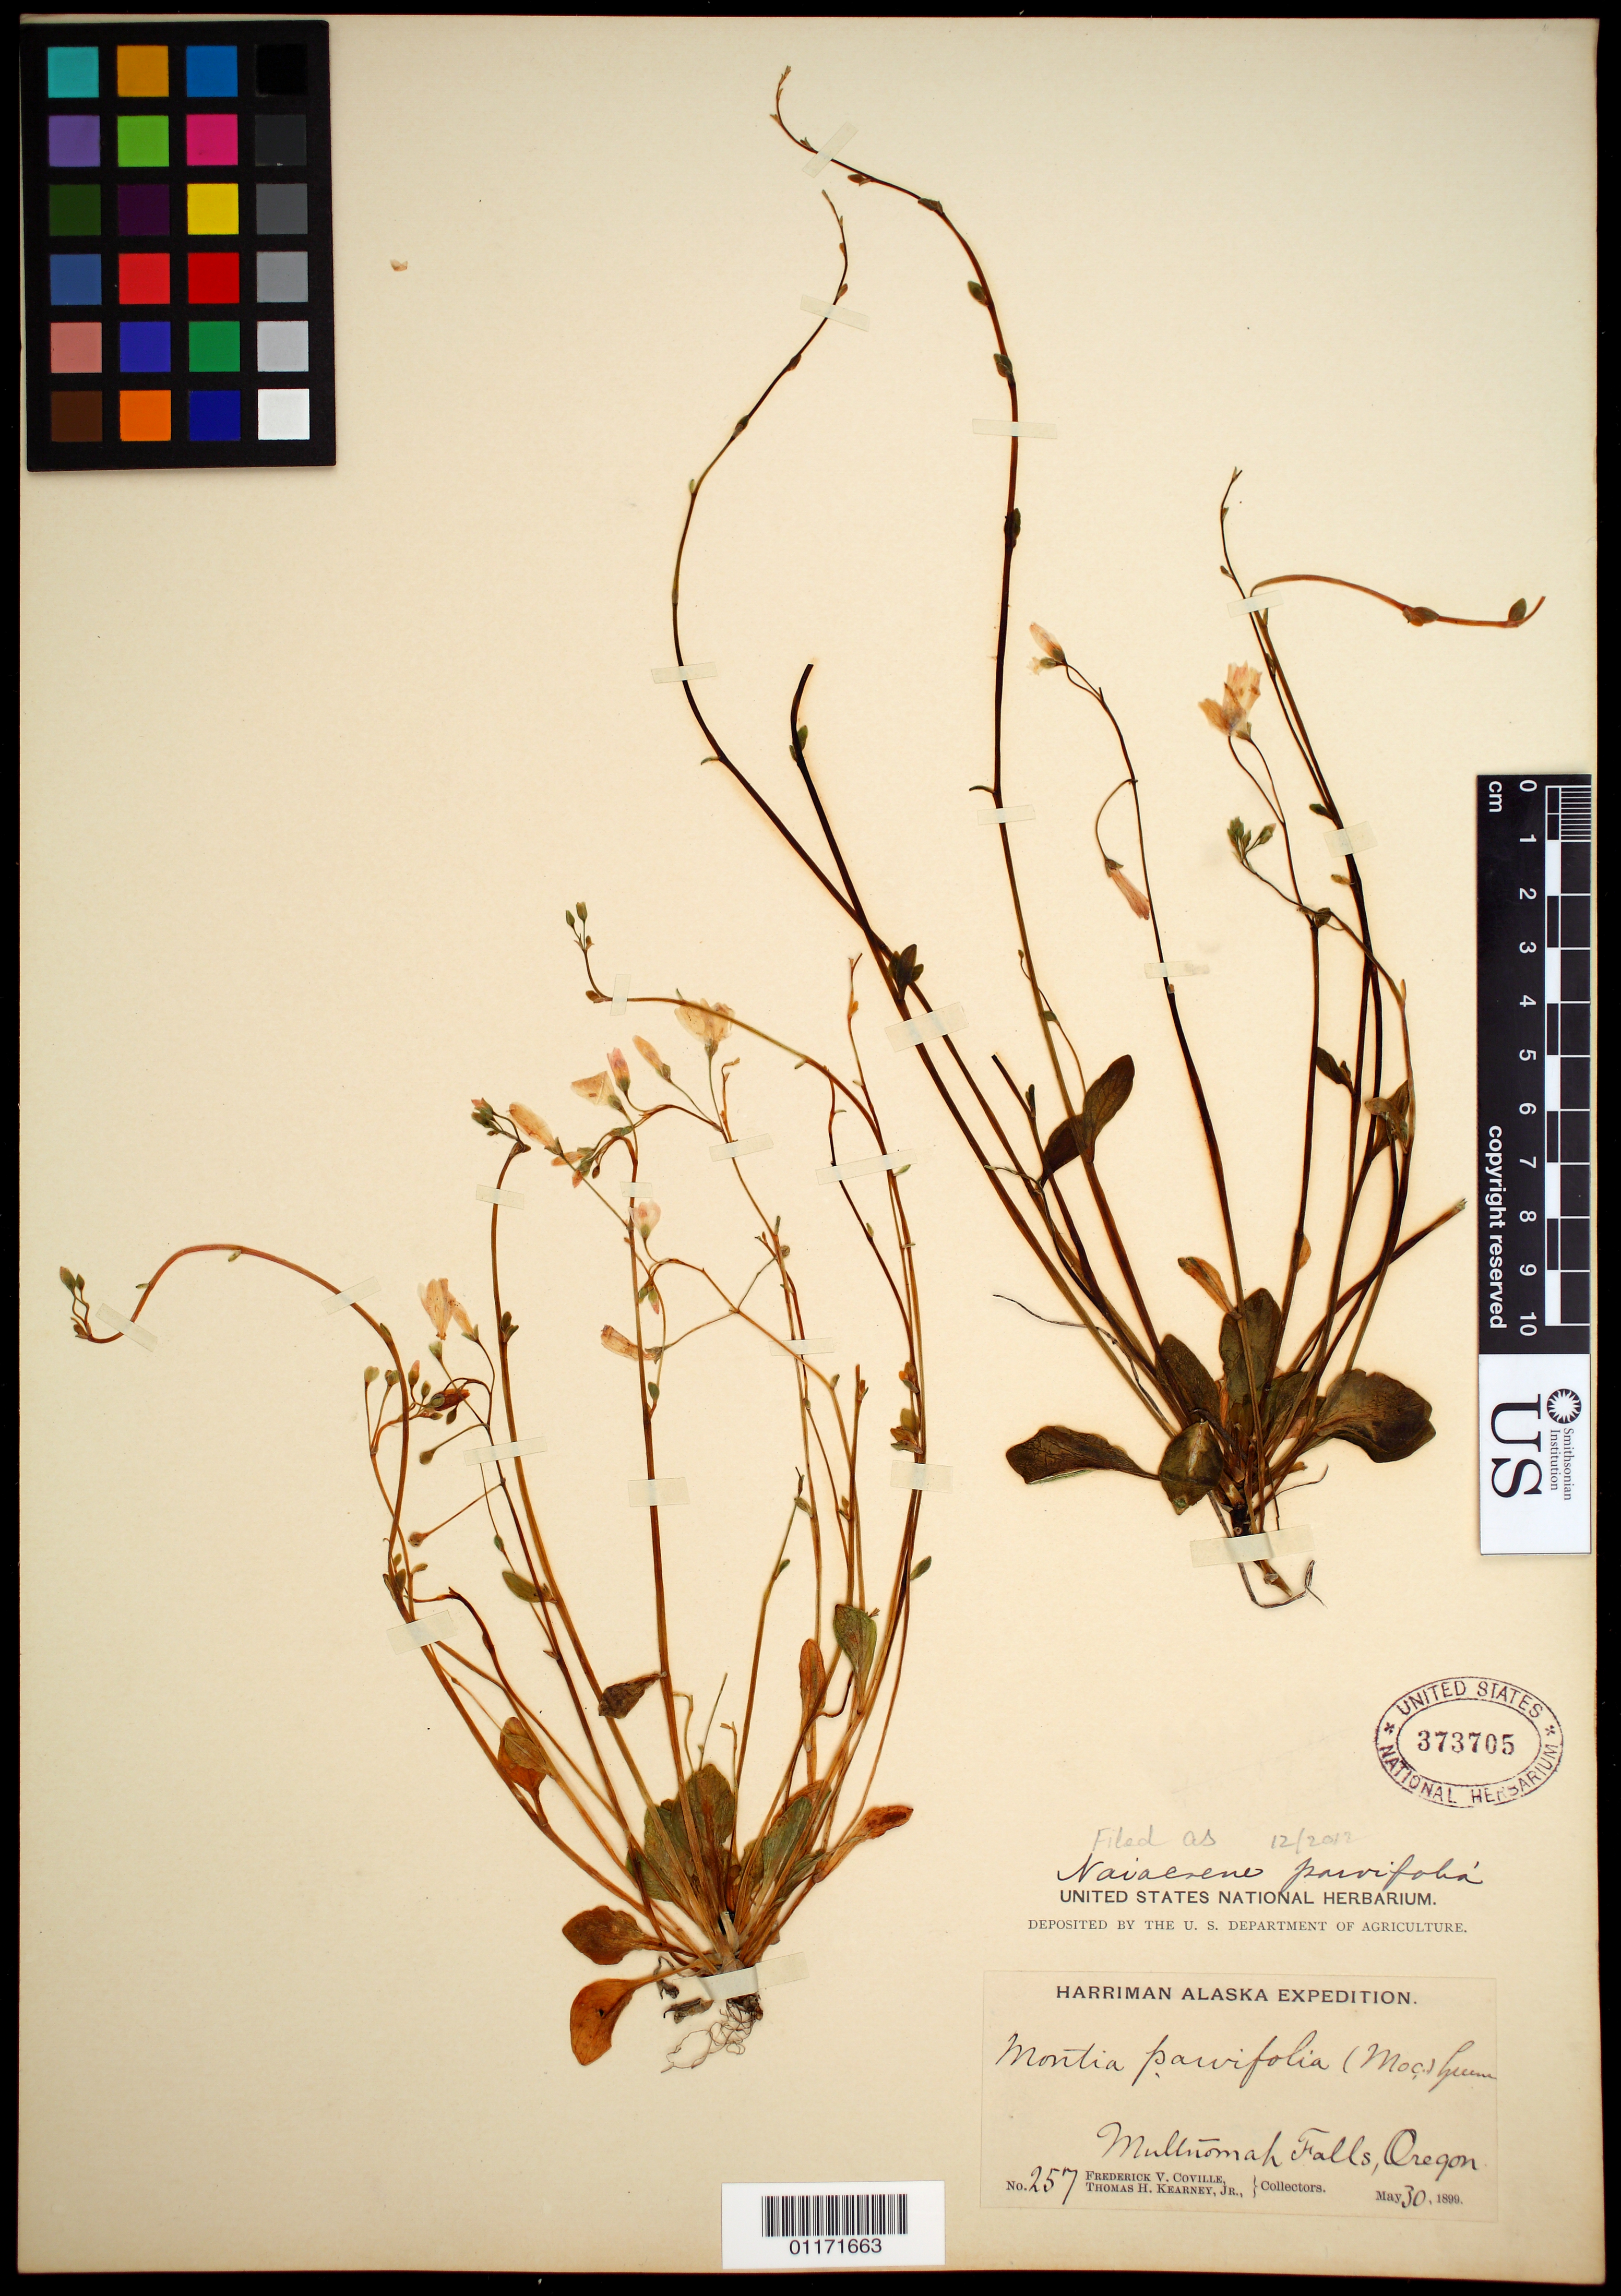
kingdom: Plantae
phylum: Tracheophyta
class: Magnoliopsida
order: Caryophyllales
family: Montiaceae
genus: Montia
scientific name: Montia parvifolia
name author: (Moc. ex DC.) Greene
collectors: F. V. Coville & T. H. Kearney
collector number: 257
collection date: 1899-05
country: United States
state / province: Oregon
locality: Near Multnomah Falls.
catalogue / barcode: US 373705